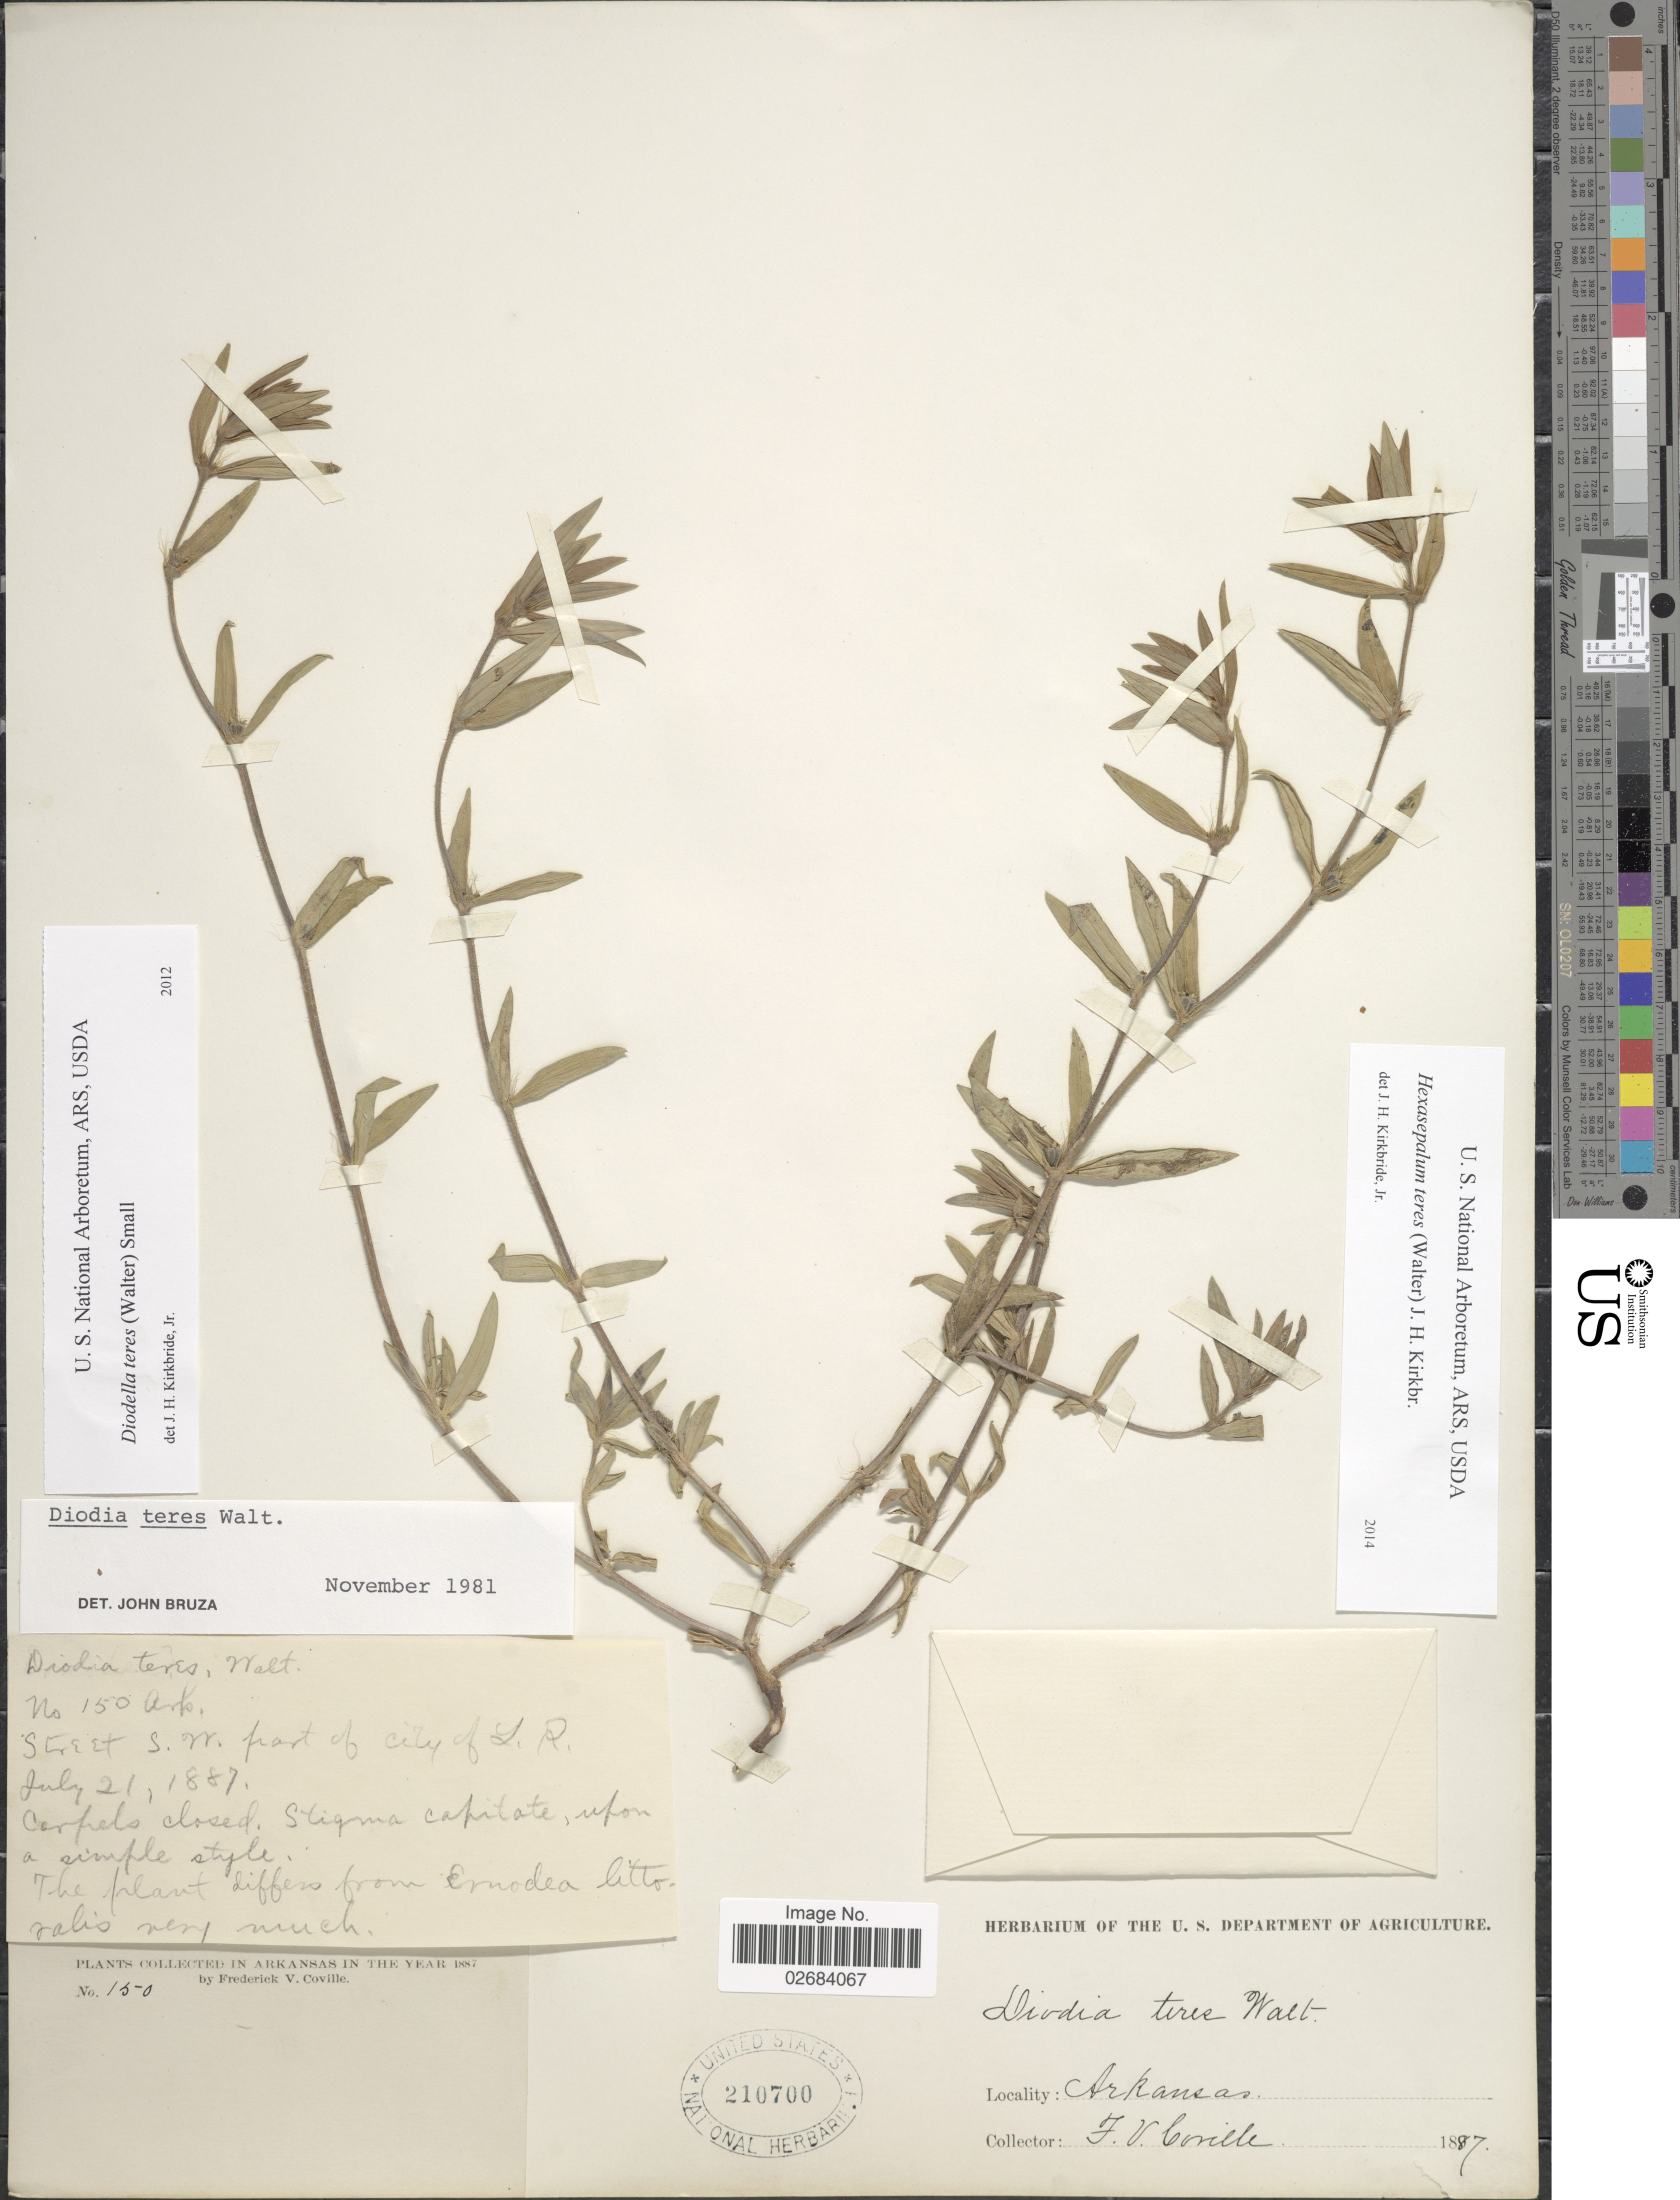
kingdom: Plantae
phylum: Tracheophyta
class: Magnoliopsida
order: Gentianales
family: Rubiaceae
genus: Diodia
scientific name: Diodia teres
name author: Walter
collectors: F. V. Coville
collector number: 150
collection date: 1887-07-21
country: United States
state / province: Arkansas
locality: Street S.W. part of city of L.R.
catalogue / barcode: US 210700